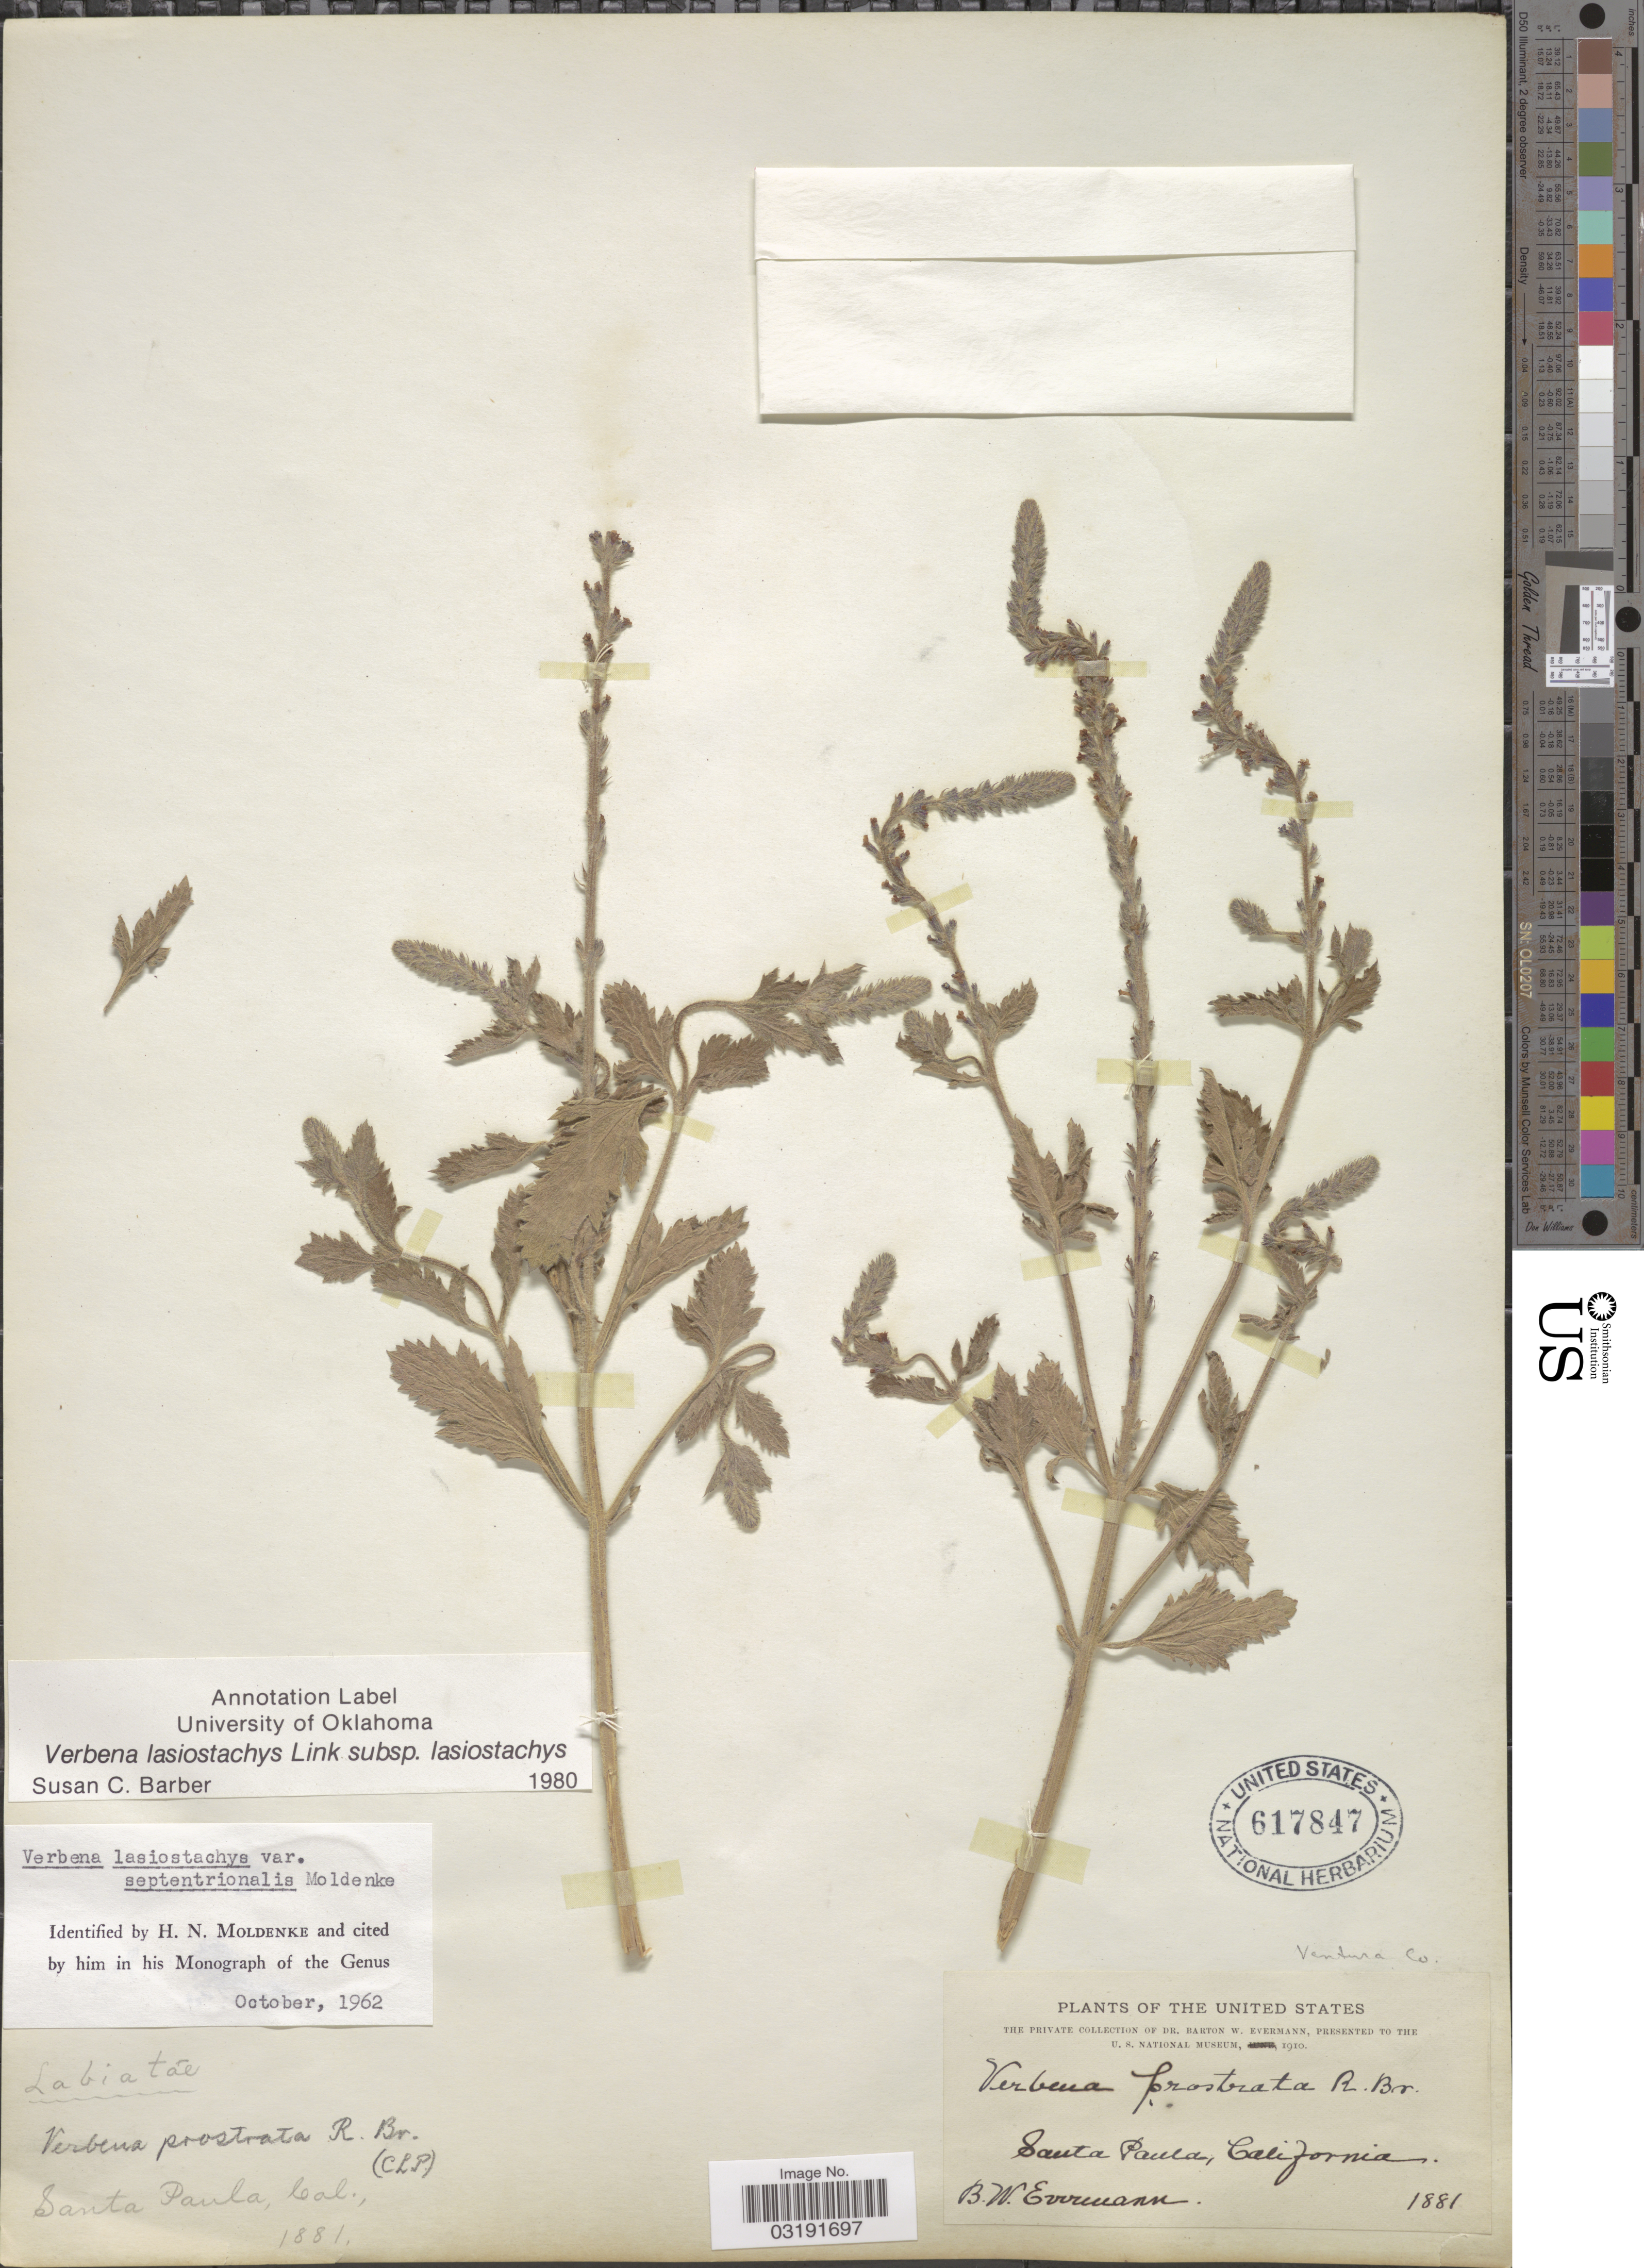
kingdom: Plantae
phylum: Tracheophyta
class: Magnoliopsida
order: Lamiales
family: Verbenaceae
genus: Verbena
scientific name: Verbena lasiostachys var. lasiostachys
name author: Link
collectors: B. W. Evermann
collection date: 1881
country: United States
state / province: California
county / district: Ventura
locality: Santa Paula. Ventura Co.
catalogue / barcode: US 617847